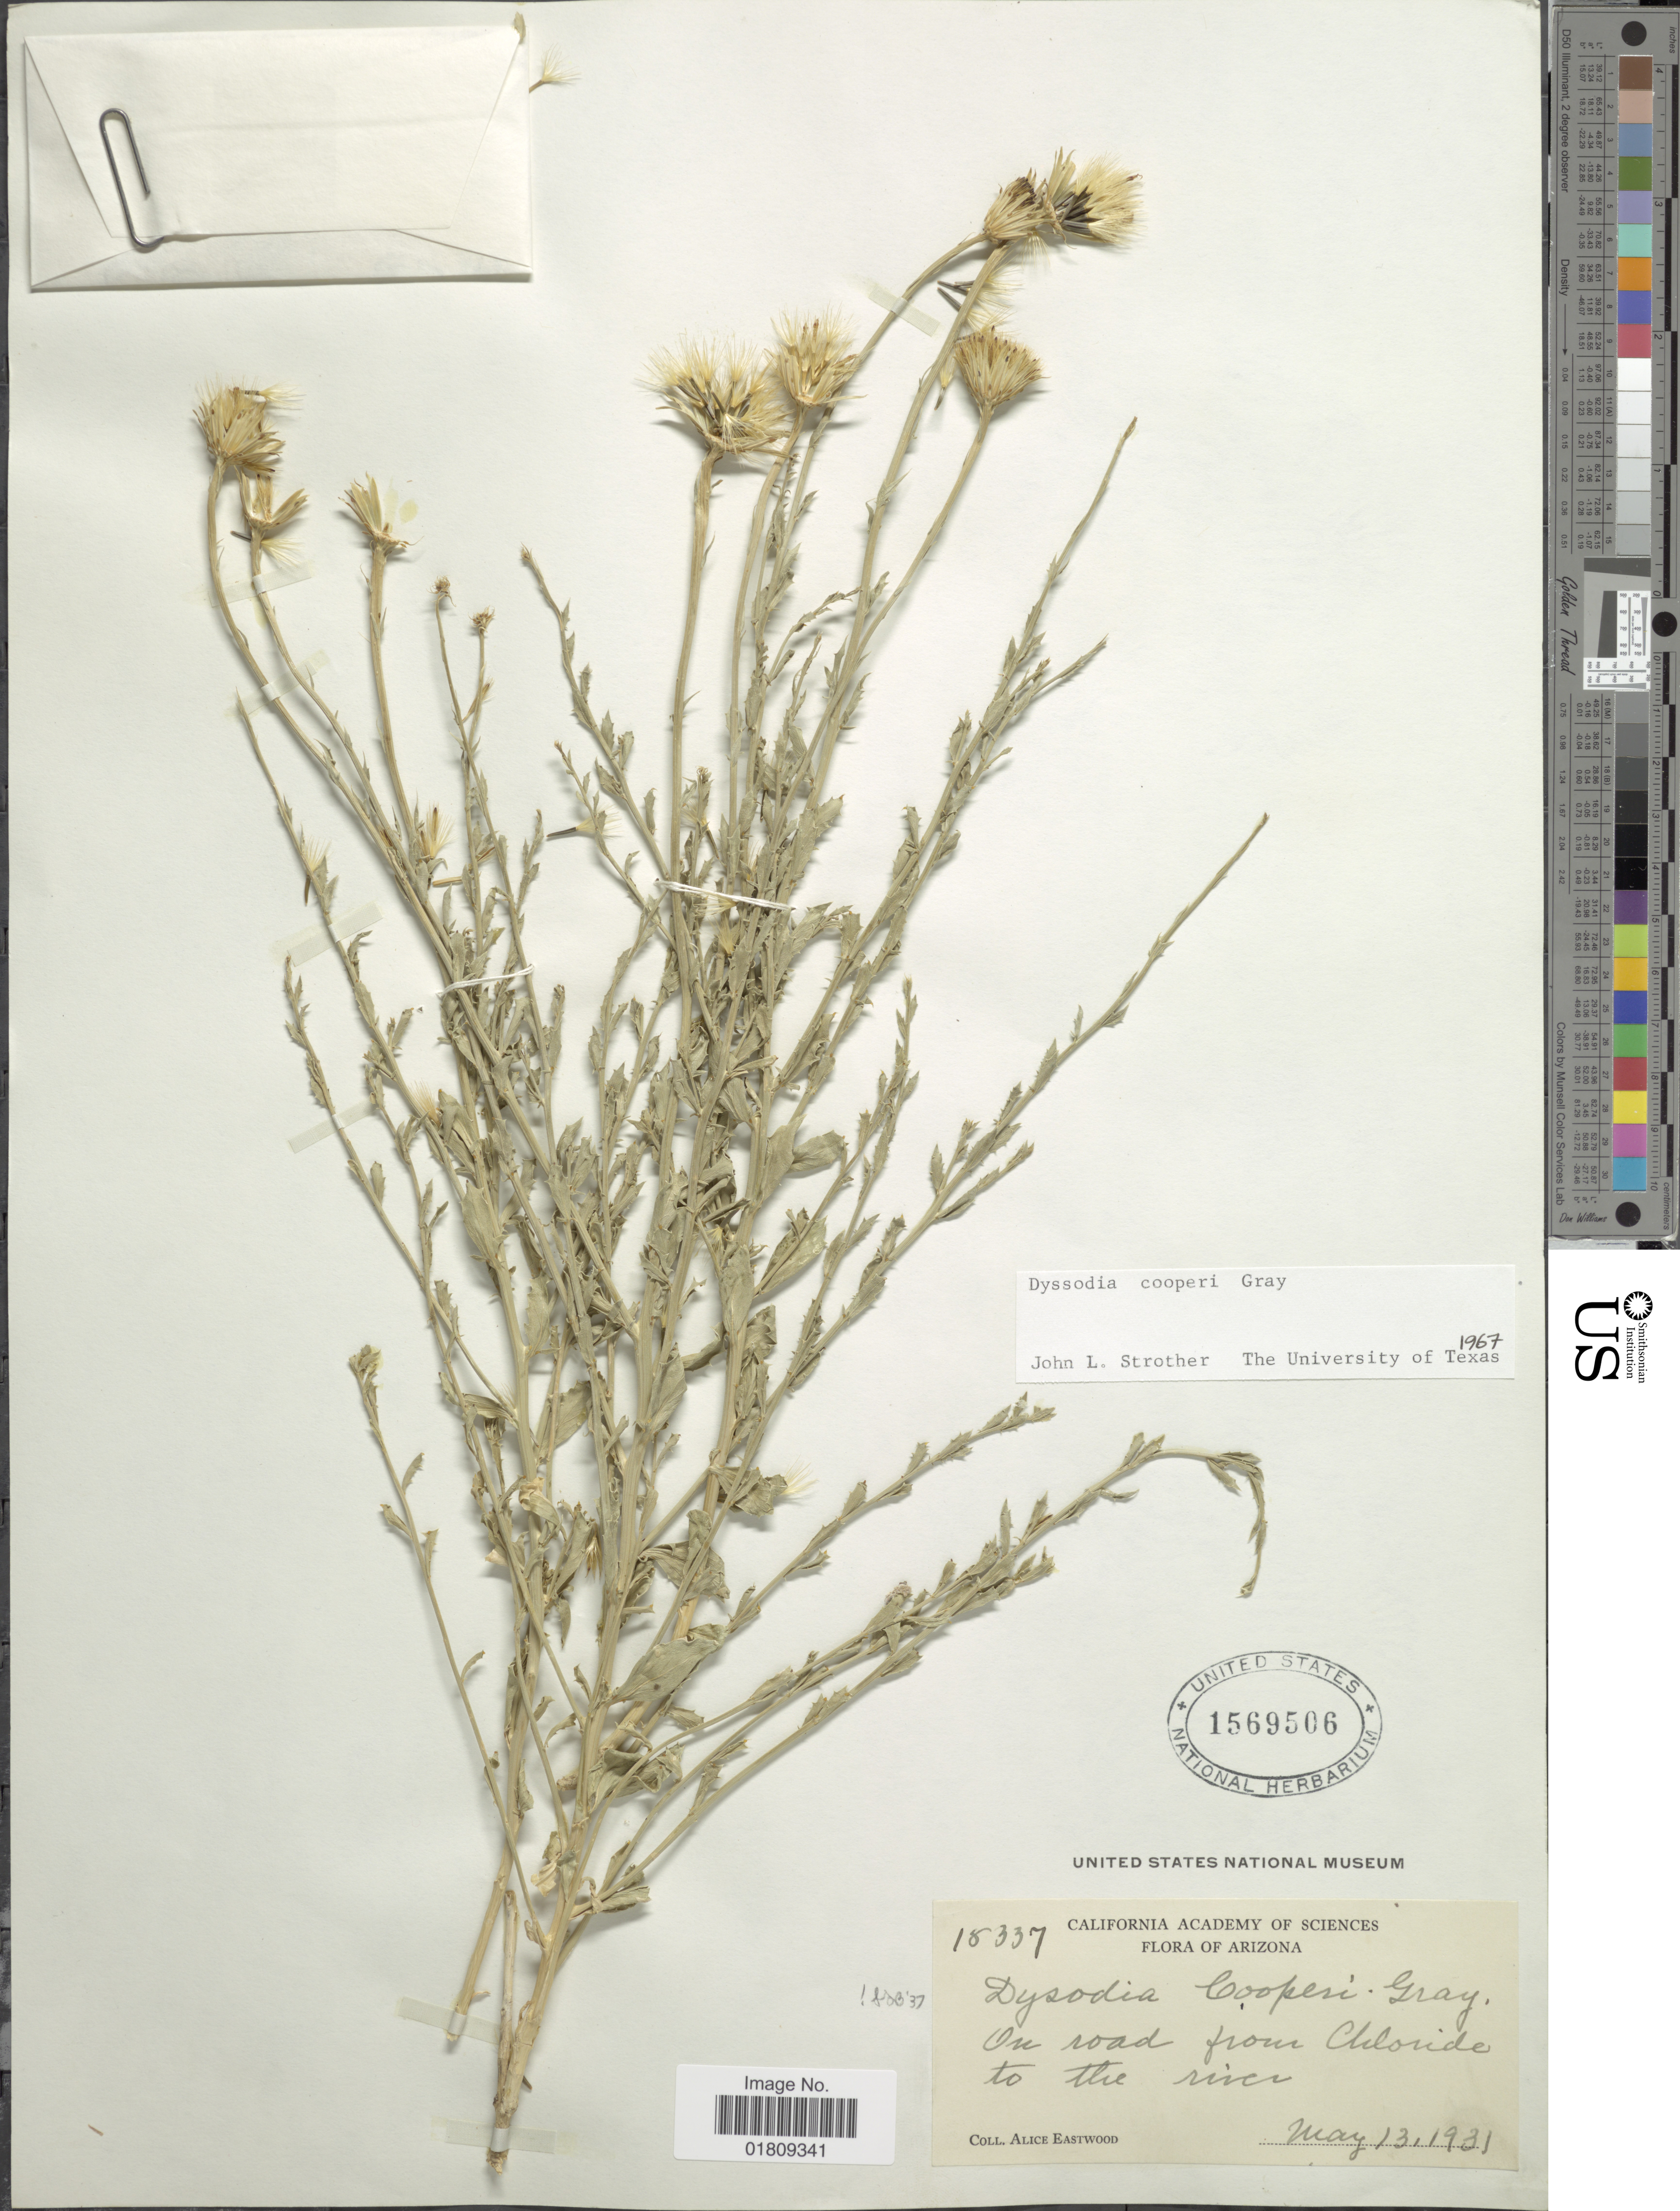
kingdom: Plantae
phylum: Tracheophyta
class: Magnoliopsida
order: Asterales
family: Asteraceae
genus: Dyssodia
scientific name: Dyssodia cooperi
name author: A. Gray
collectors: A. Eastwood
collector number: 18337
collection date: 1931-05-13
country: United States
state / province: Arizona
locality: On road from Chloride to the river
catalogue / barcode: US 1569506